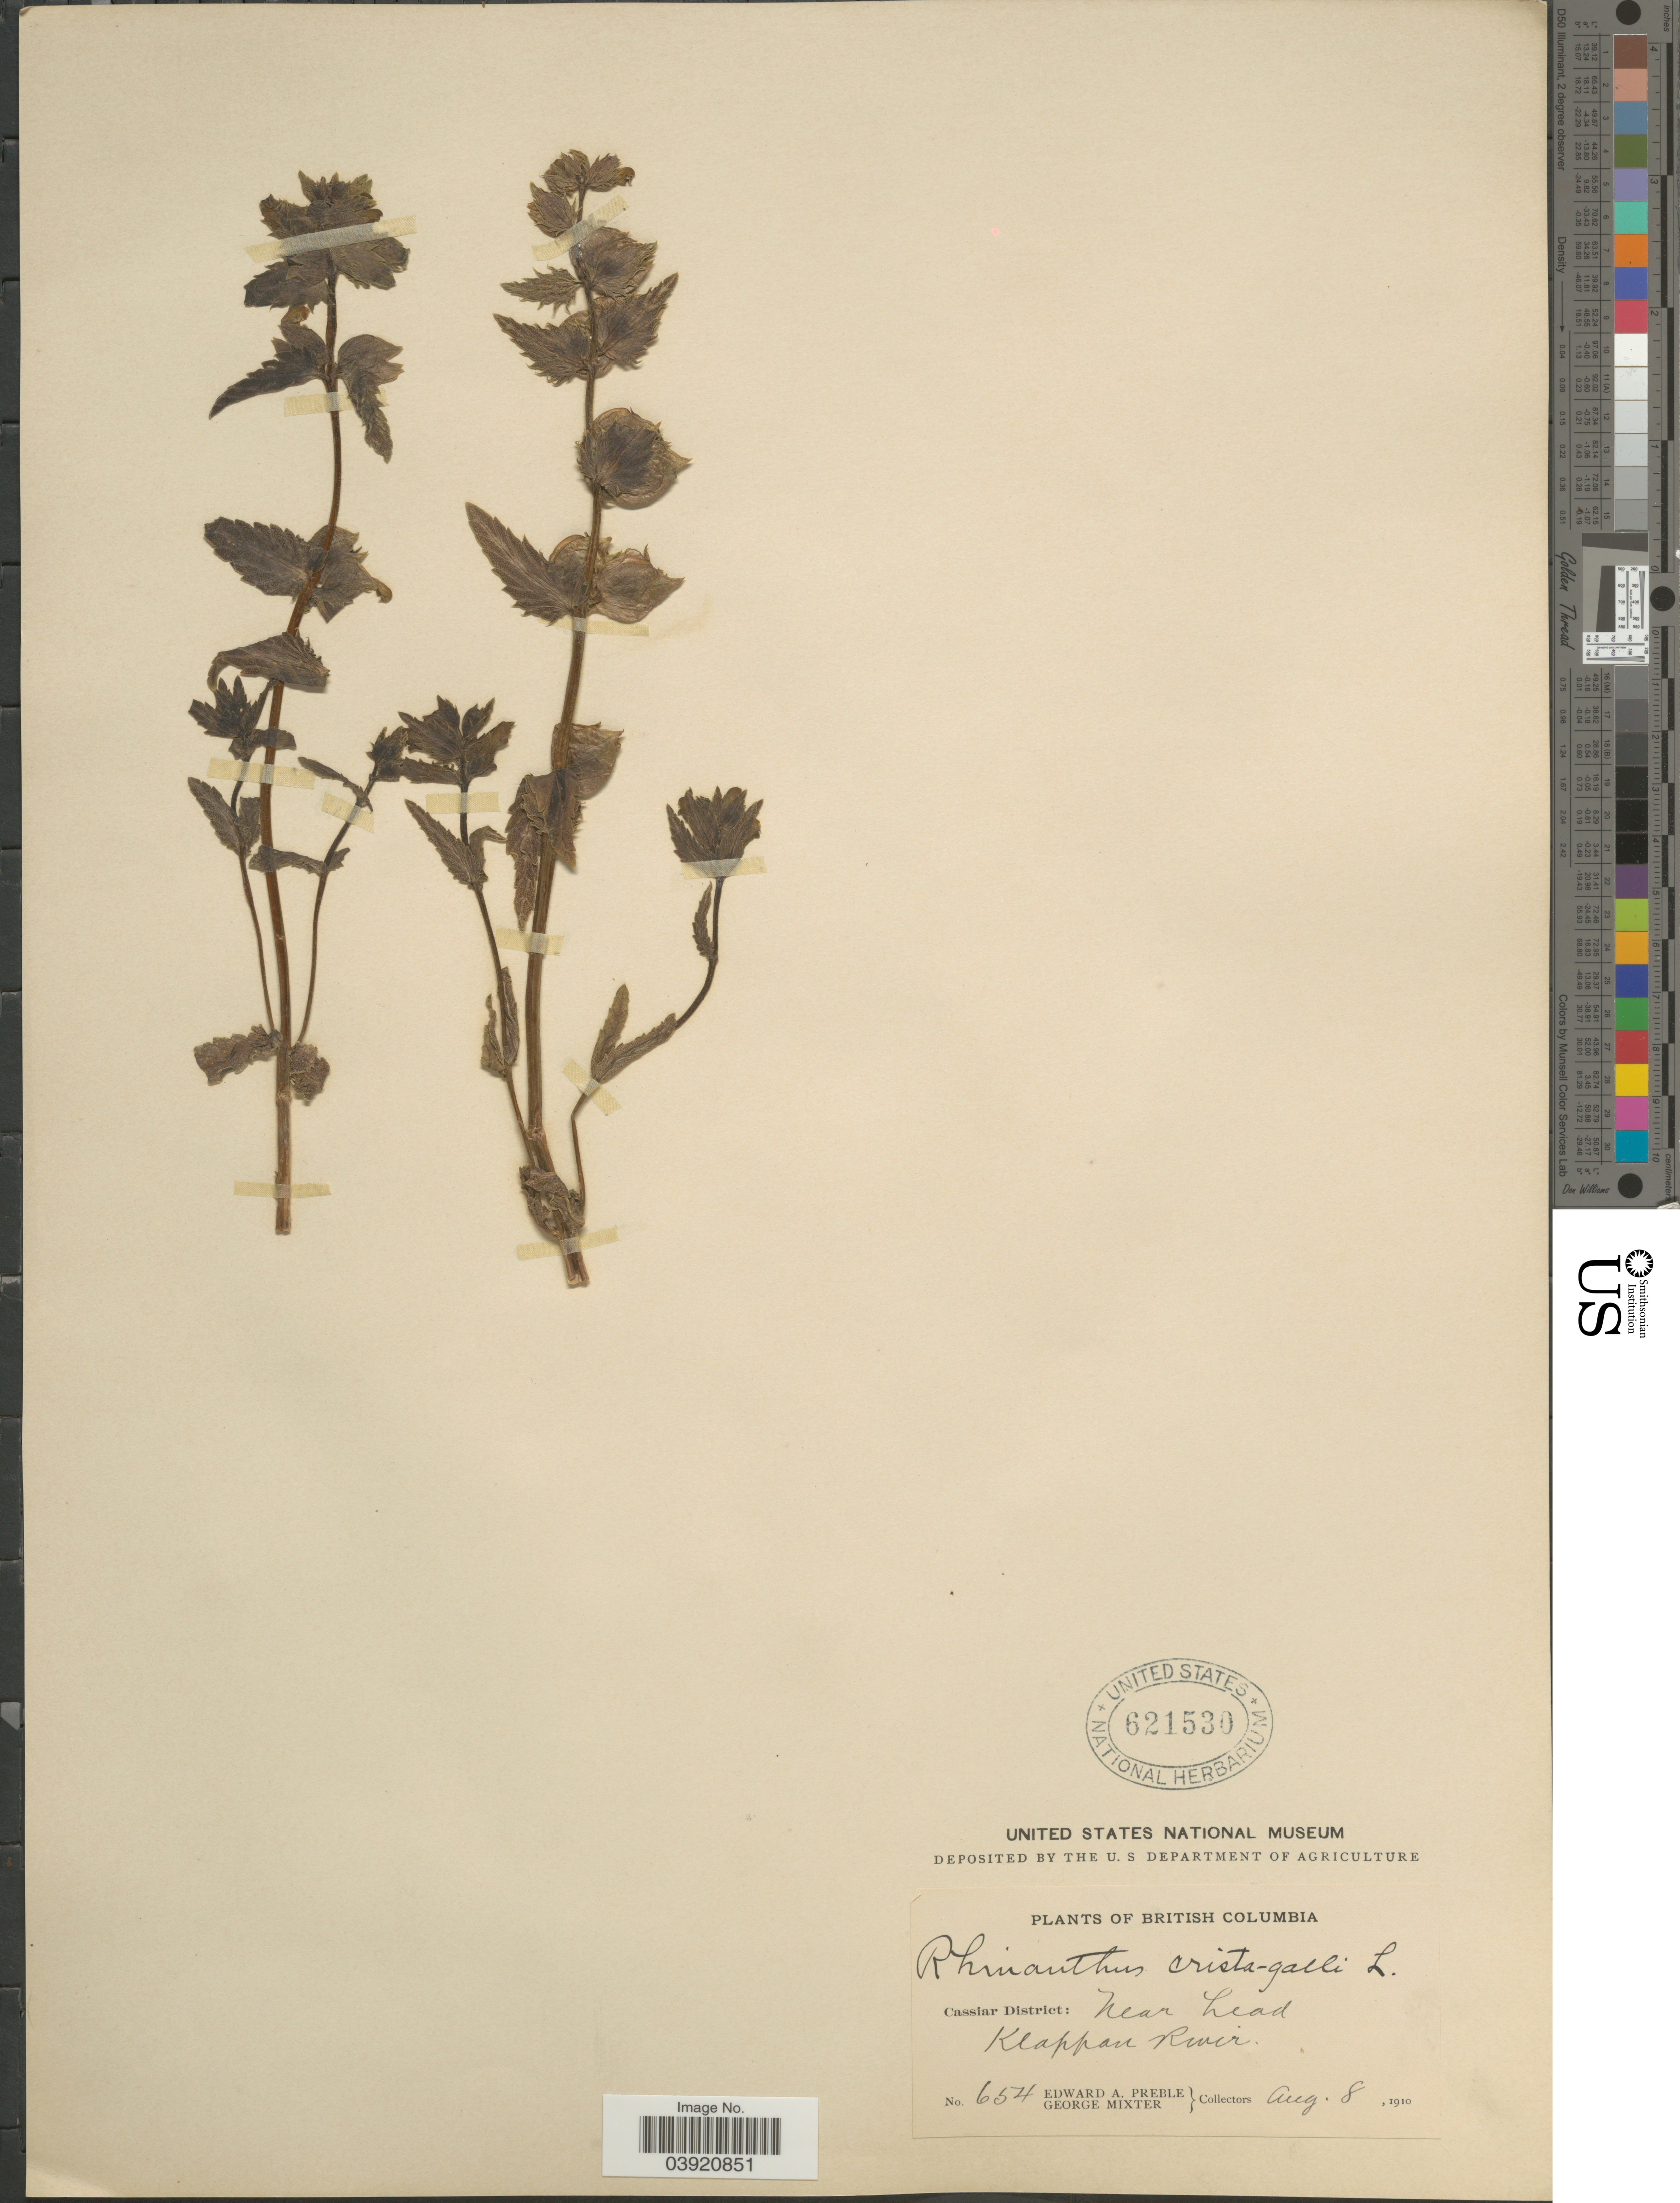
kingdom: Plantae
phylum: Tracheophyta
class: Magnoliopsida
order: Lamiales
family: Orobanchaceae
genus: Rhinanthus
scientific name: Rhinanthus crista-galli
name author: L.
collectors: E. Preble & G. Mixter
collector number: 654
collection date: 1910-08-08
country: Canada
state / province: British Columbia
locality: Cassiar District: Near head Klappan River.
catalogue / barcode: US 621530